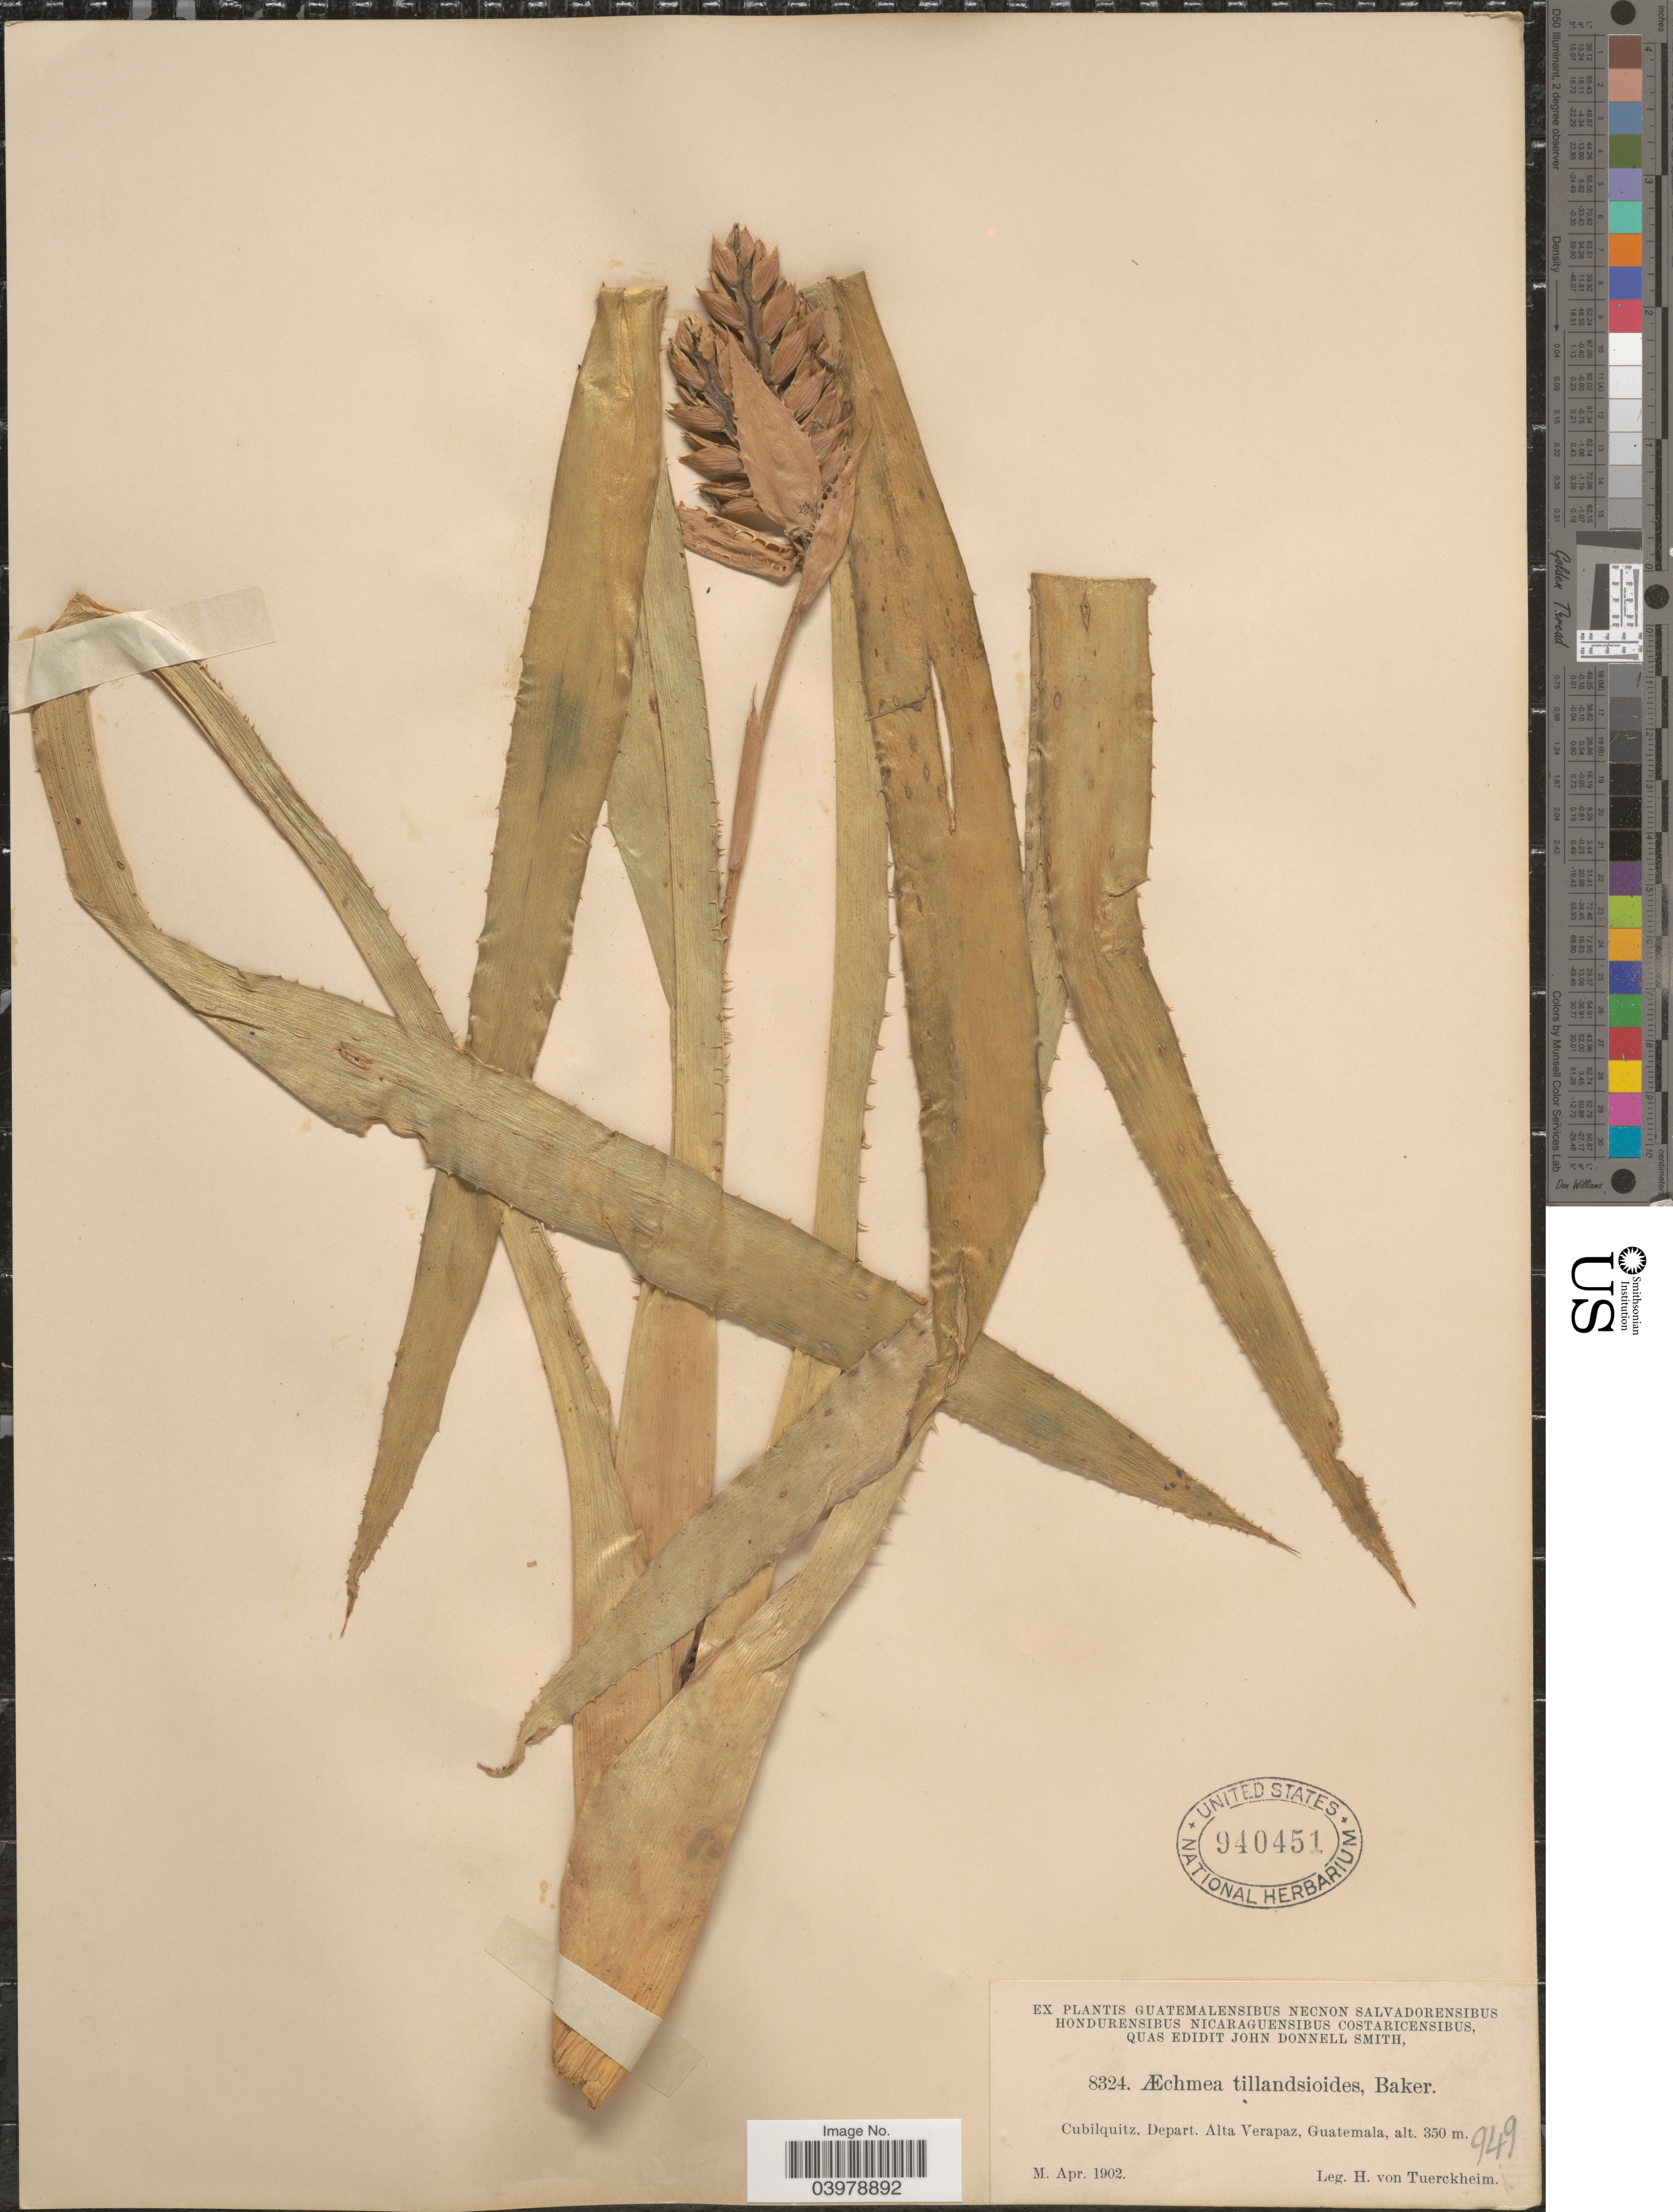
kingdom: Plantae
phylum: Tracheophyta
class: Liliopsida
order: Poales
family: Bromeliaceae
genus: Aechmea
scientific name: Aechmea tillandsioides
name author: (Mart. ex Schult. & Schult. f.) Baker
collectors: H. von Tuerckheim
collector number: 8324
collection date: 1902-04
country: Guatemala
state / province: Alta Verapaz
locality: Cubilquitz, Depart. Alta Verapaz.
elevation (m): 350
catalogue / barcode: US 940451